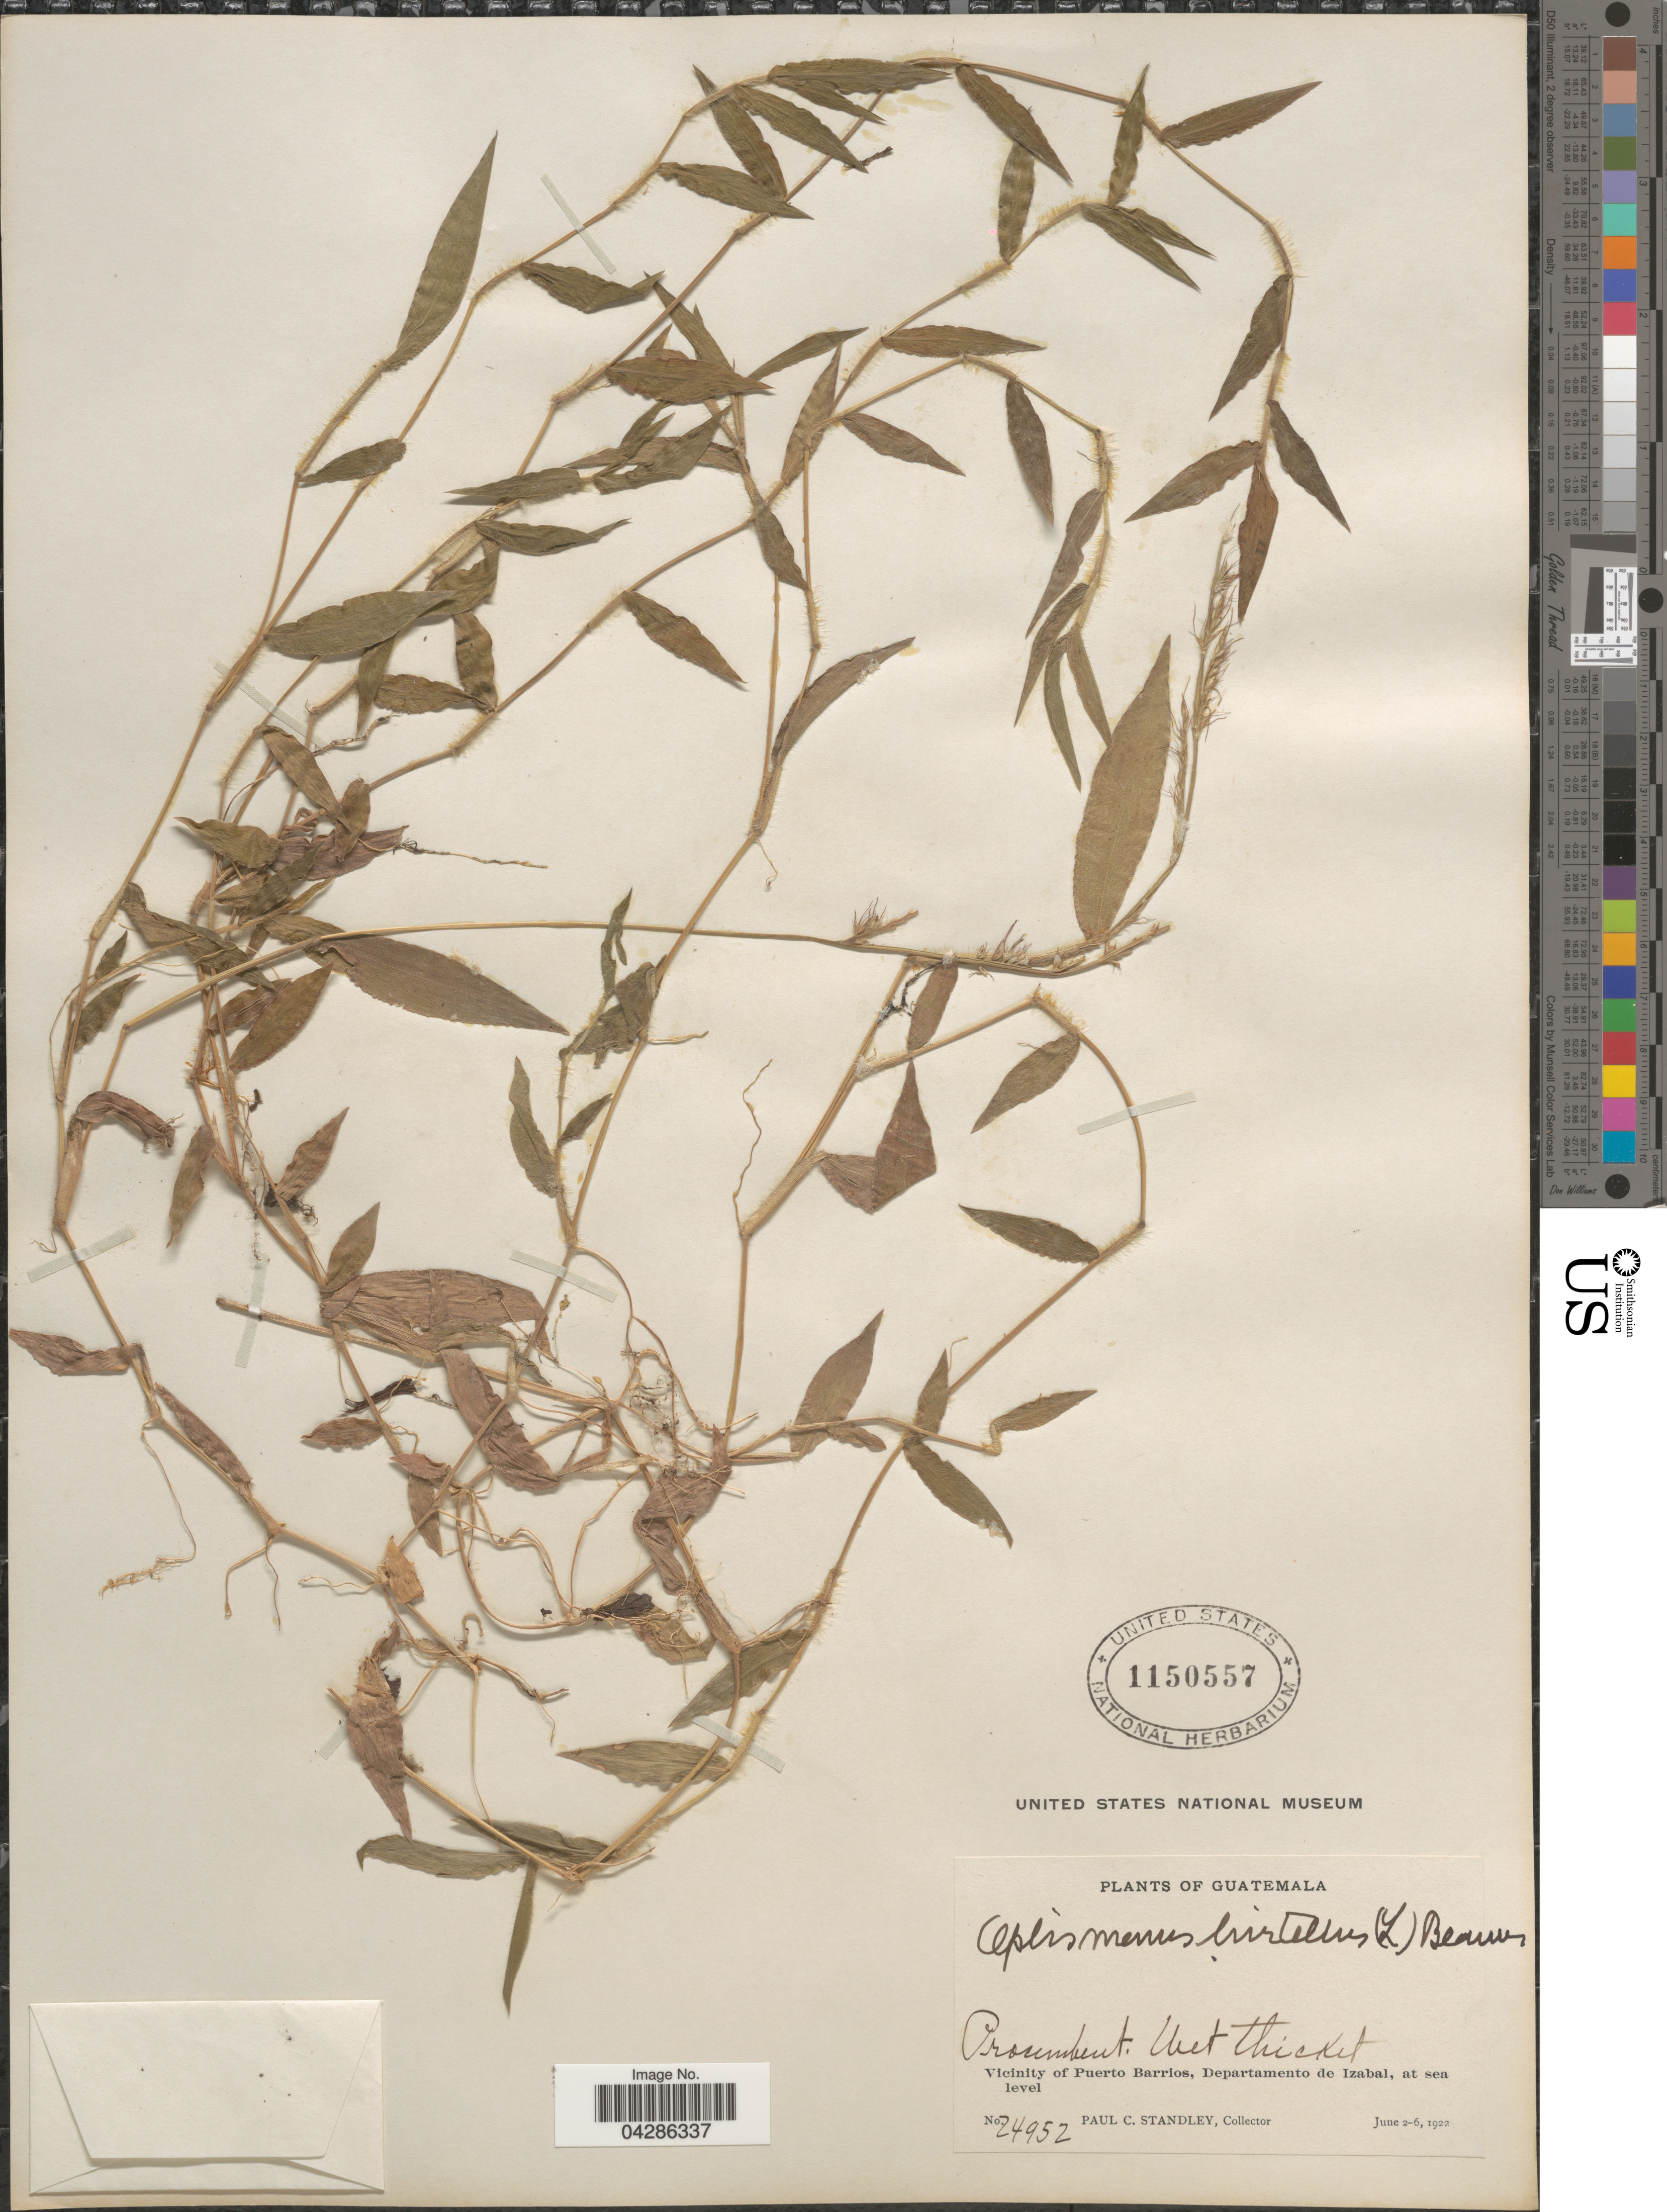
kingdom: Plantae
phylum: Tracheophyta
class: Liliopsida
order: Poales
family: Poaceae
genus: Oplismenus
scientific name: Oplismenus hirtellus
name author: (L.) P. Beauv.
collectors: P. C. Standley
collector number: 24952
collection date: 1922-06-02/1922-06-06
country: Guatemala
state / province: Izabal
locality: Vicinity of Puerto Barrios, Departamento de Izabal.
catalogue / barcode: US 1150557